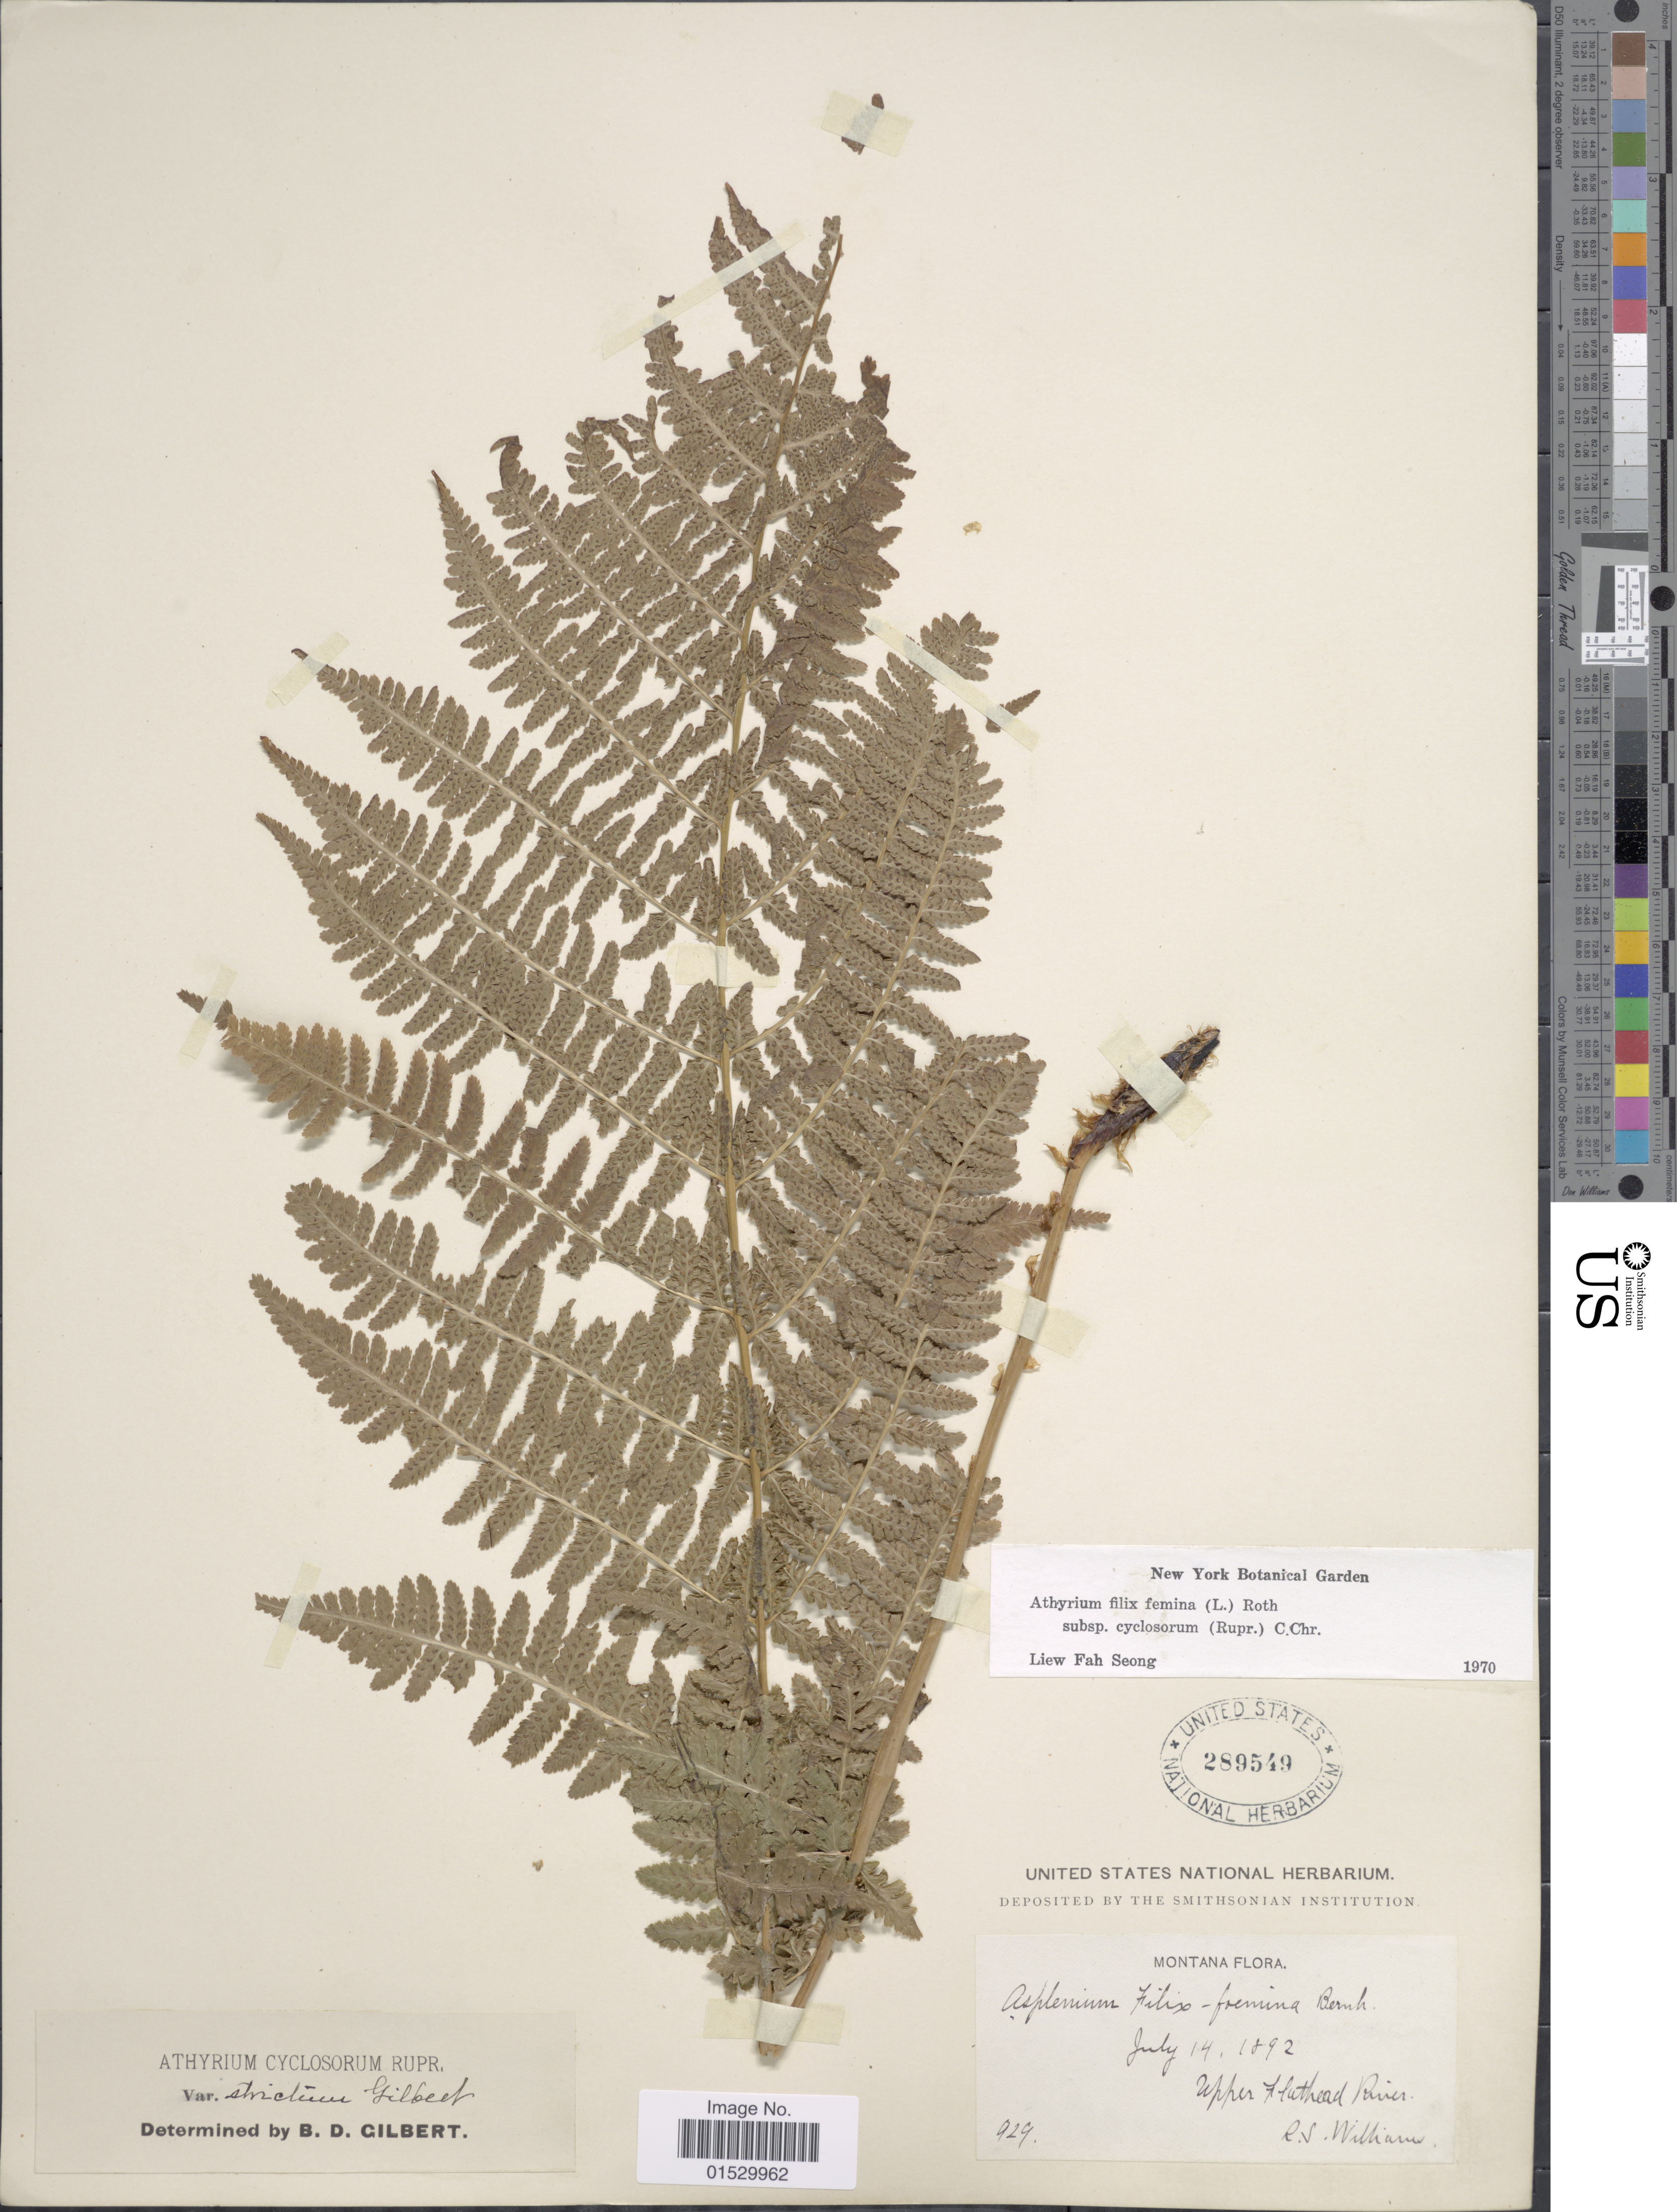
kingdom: Plantae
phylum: Tracheophyta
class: Polypodiopsida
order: Polypodiales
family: Athyriaceae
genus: Athyrium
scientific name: Athyrium filix-femina subsp. cyclosorum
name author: (Rupr.) C. Chr.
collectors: R. William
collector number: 929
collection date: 1892-07-14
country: United States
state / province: Montana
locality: Upper Flathead River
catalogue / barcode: US 289549